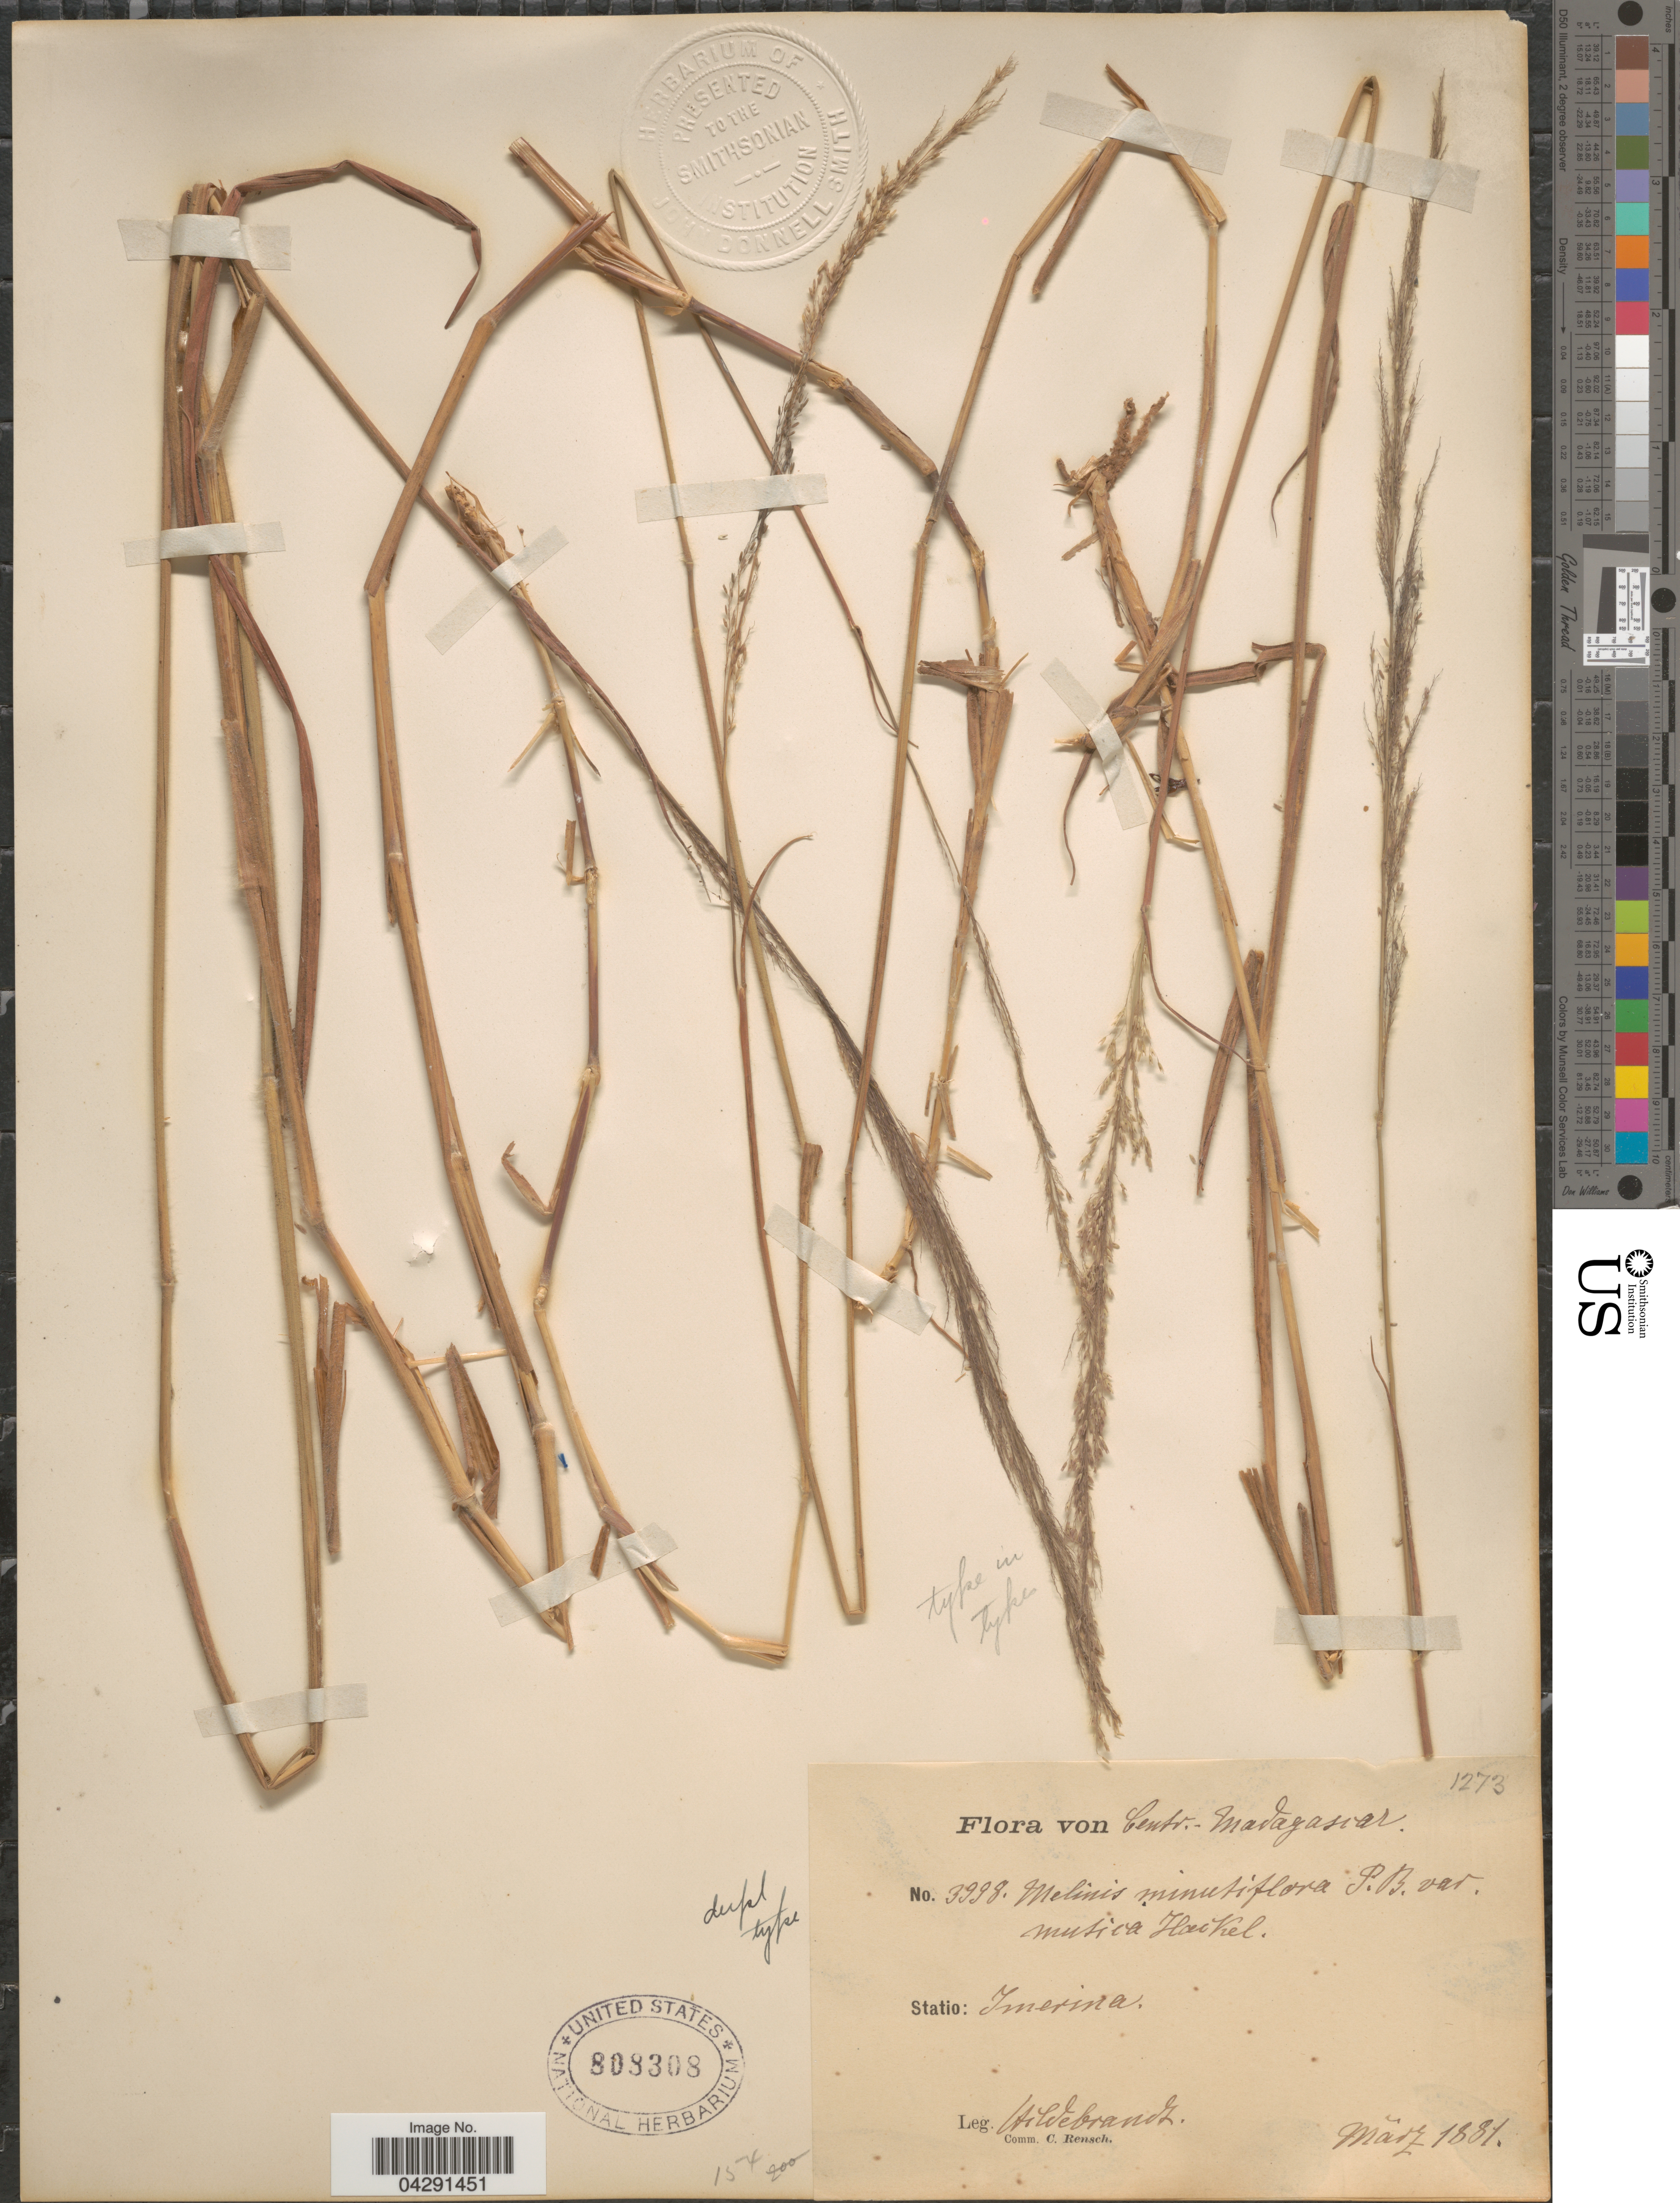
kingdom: Plantae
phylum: Tracheophyta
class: Liliopsida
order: Poales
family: Poaceae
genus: Melinis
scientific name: Melinis minutiflora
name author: P. Beauv.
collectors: A. Webrandt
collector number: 1273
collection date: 1881-03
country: Madagascar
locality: Centr.-Madagascar. Statio: Imerina.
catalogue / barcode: US 808308